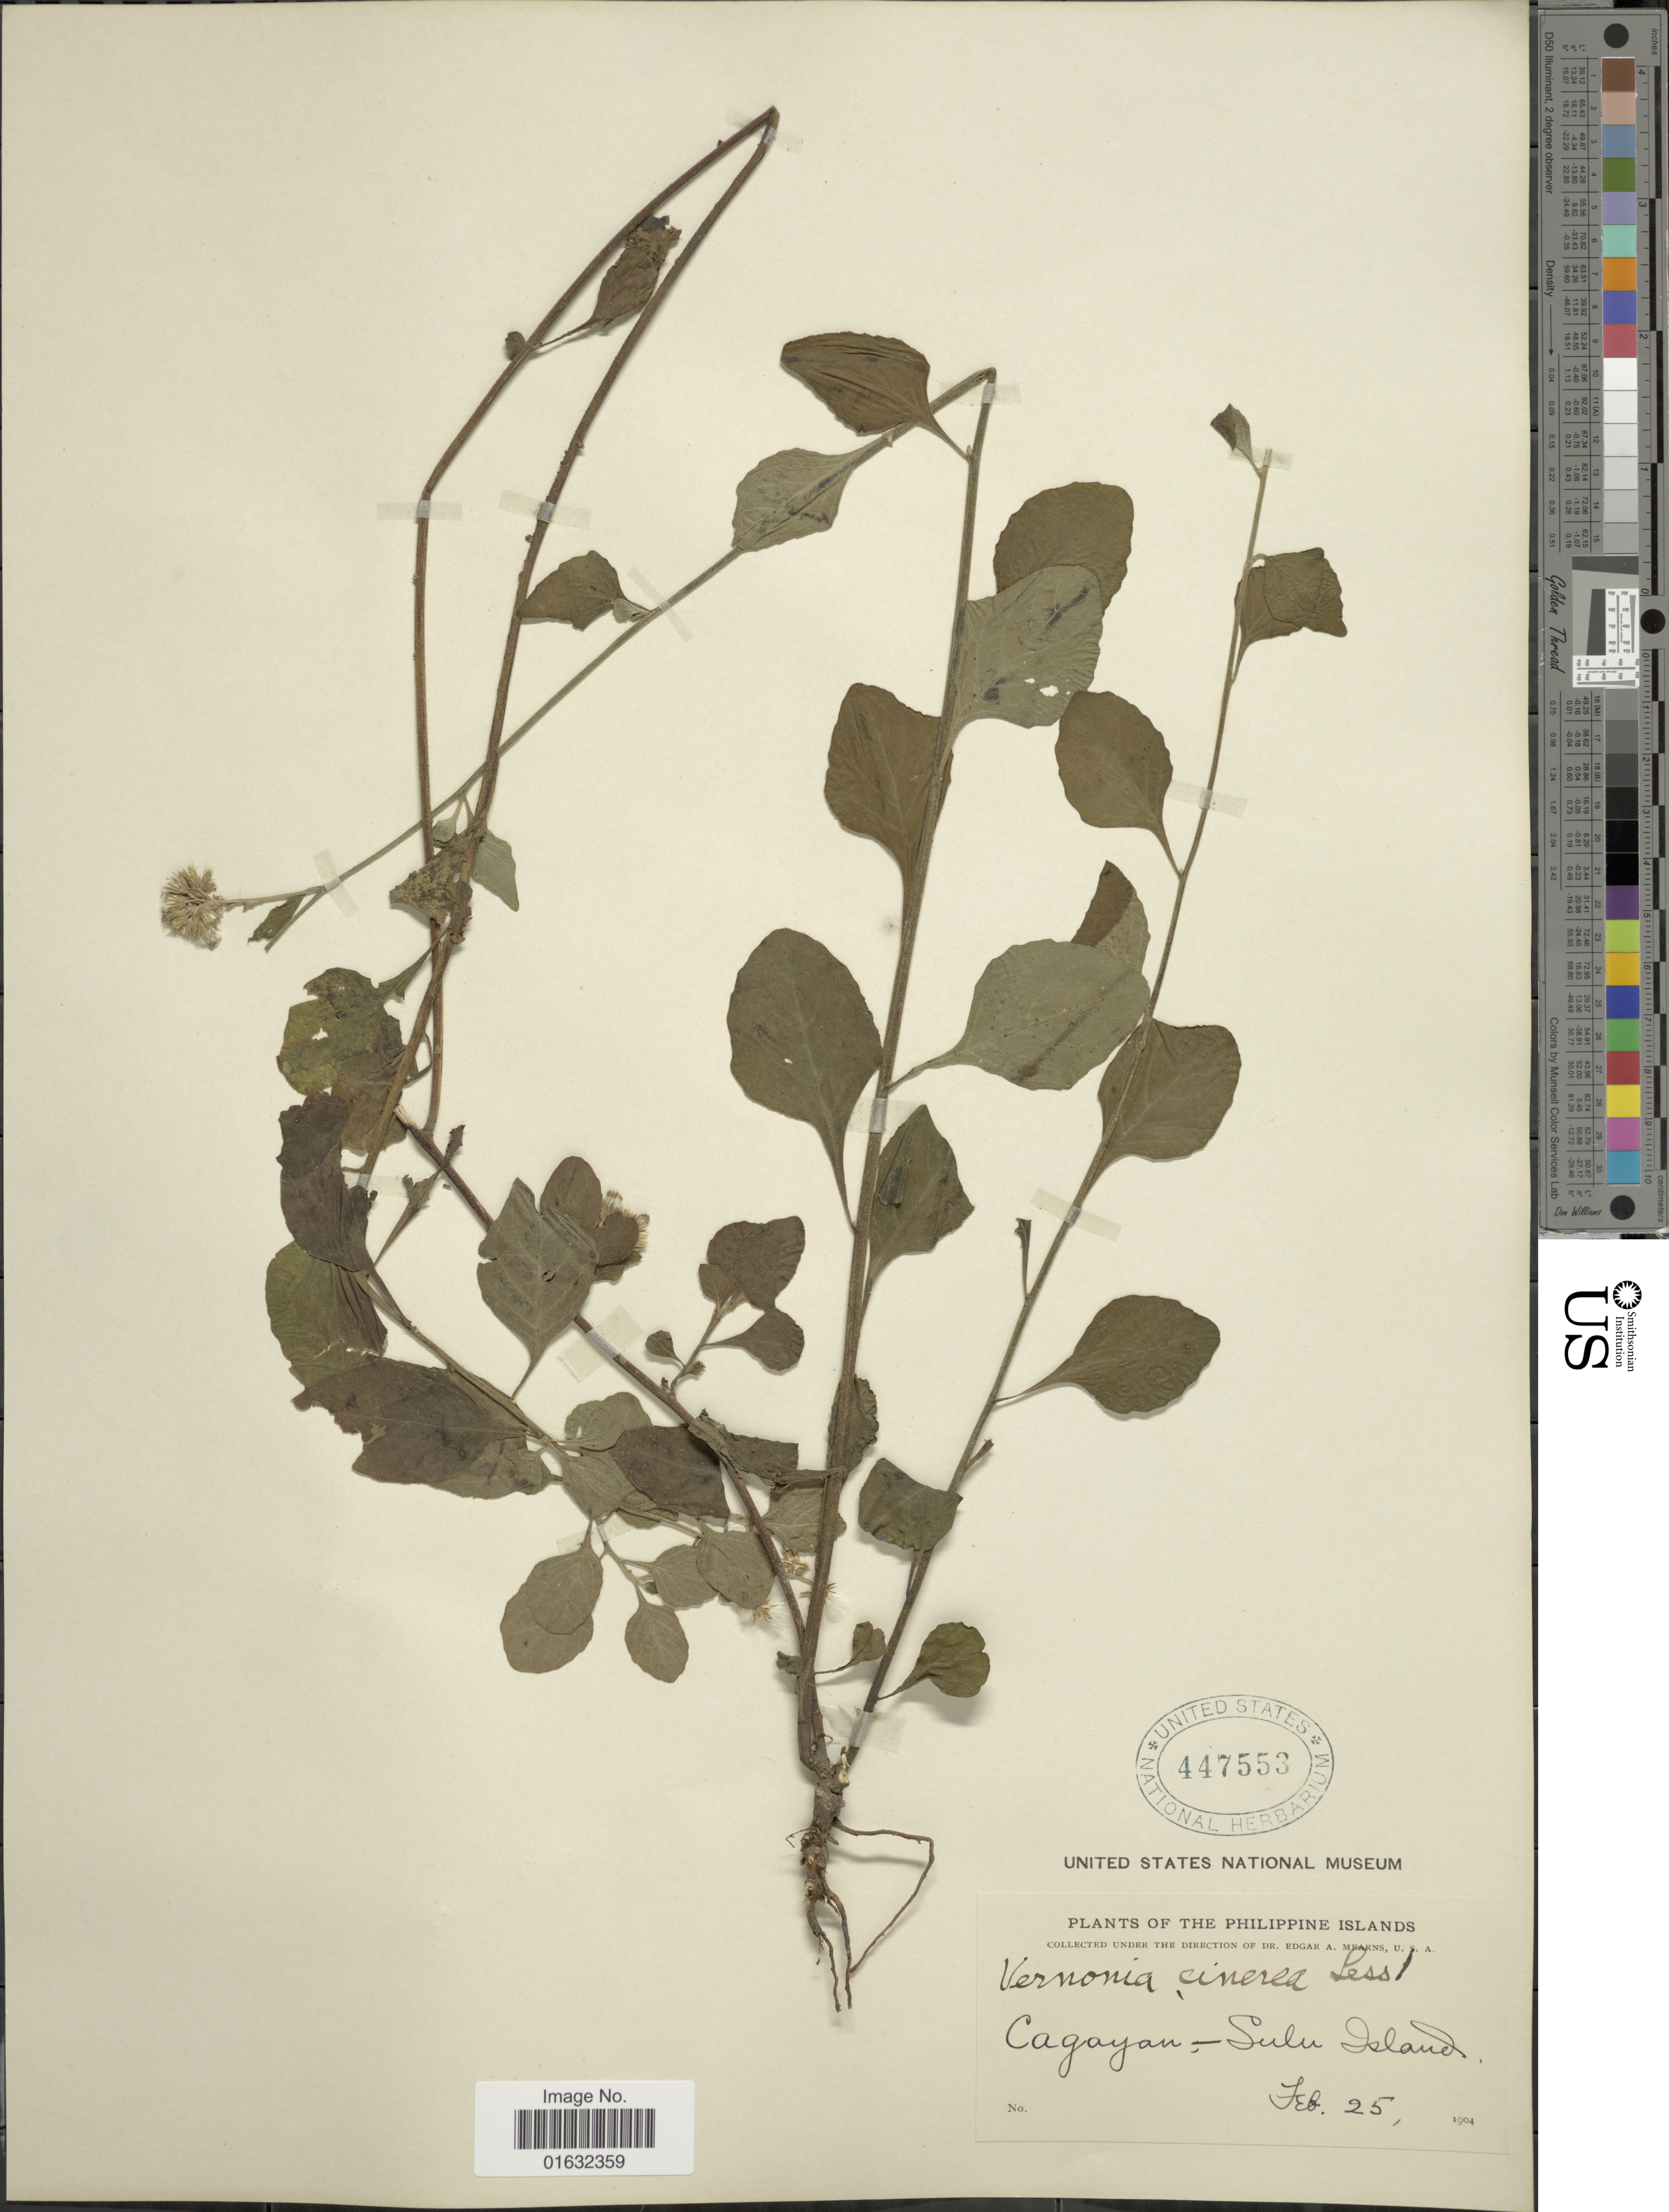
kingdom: Plantae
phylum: Tracheophyta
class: Magnoliopsida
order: Asterales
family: Asteraceae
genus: Cyanthillium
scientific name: Cyanthillium cinereum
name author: (L.) H. Rob.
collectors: E. A. Mearns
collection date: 1904-02-25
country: Philippines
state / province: Muslim Mindanao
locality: Cagayan - Sulu Island, Philippine Islands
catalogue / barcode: US 447553